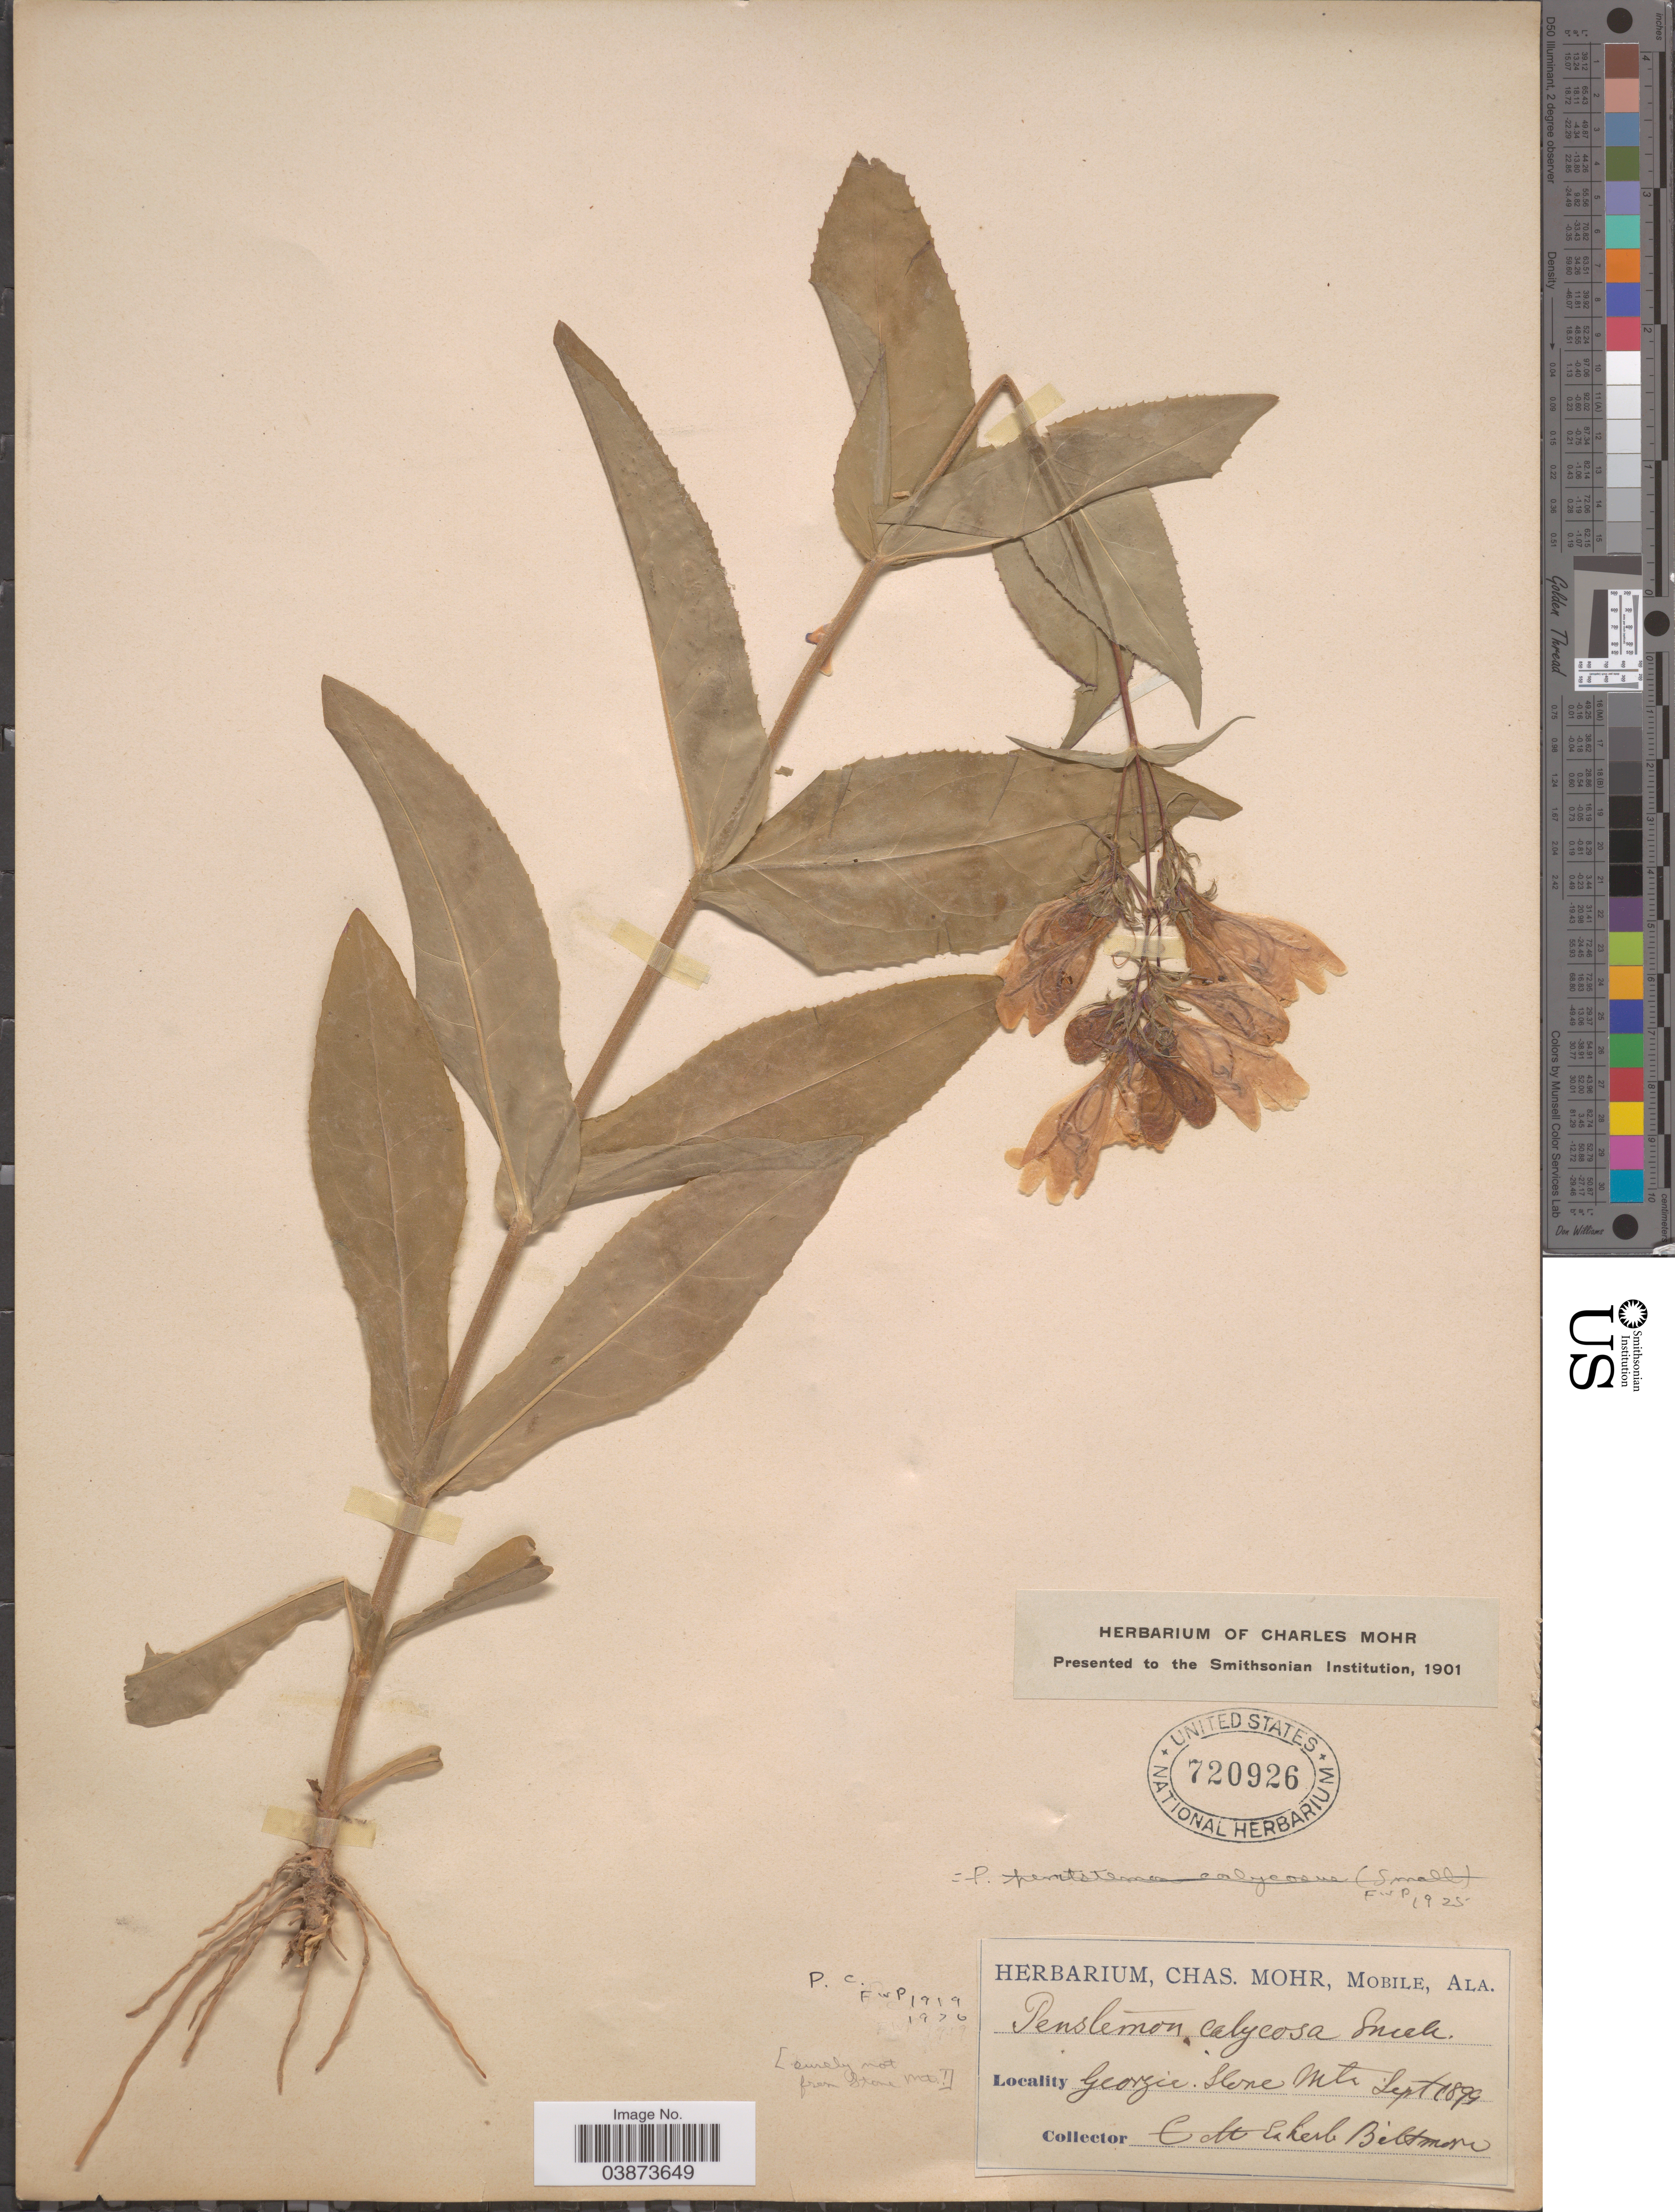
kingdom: Plantae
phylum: Tracheophyta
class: Magnoliopsida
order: Lamiales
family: Plantaginaceae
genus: Penstemon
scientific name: Penstemon calycosus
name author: Small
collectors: ex herb. Biltmore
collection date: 1899-09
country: United States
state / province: Georgia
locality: Stone Mts.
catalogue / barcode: US 720926